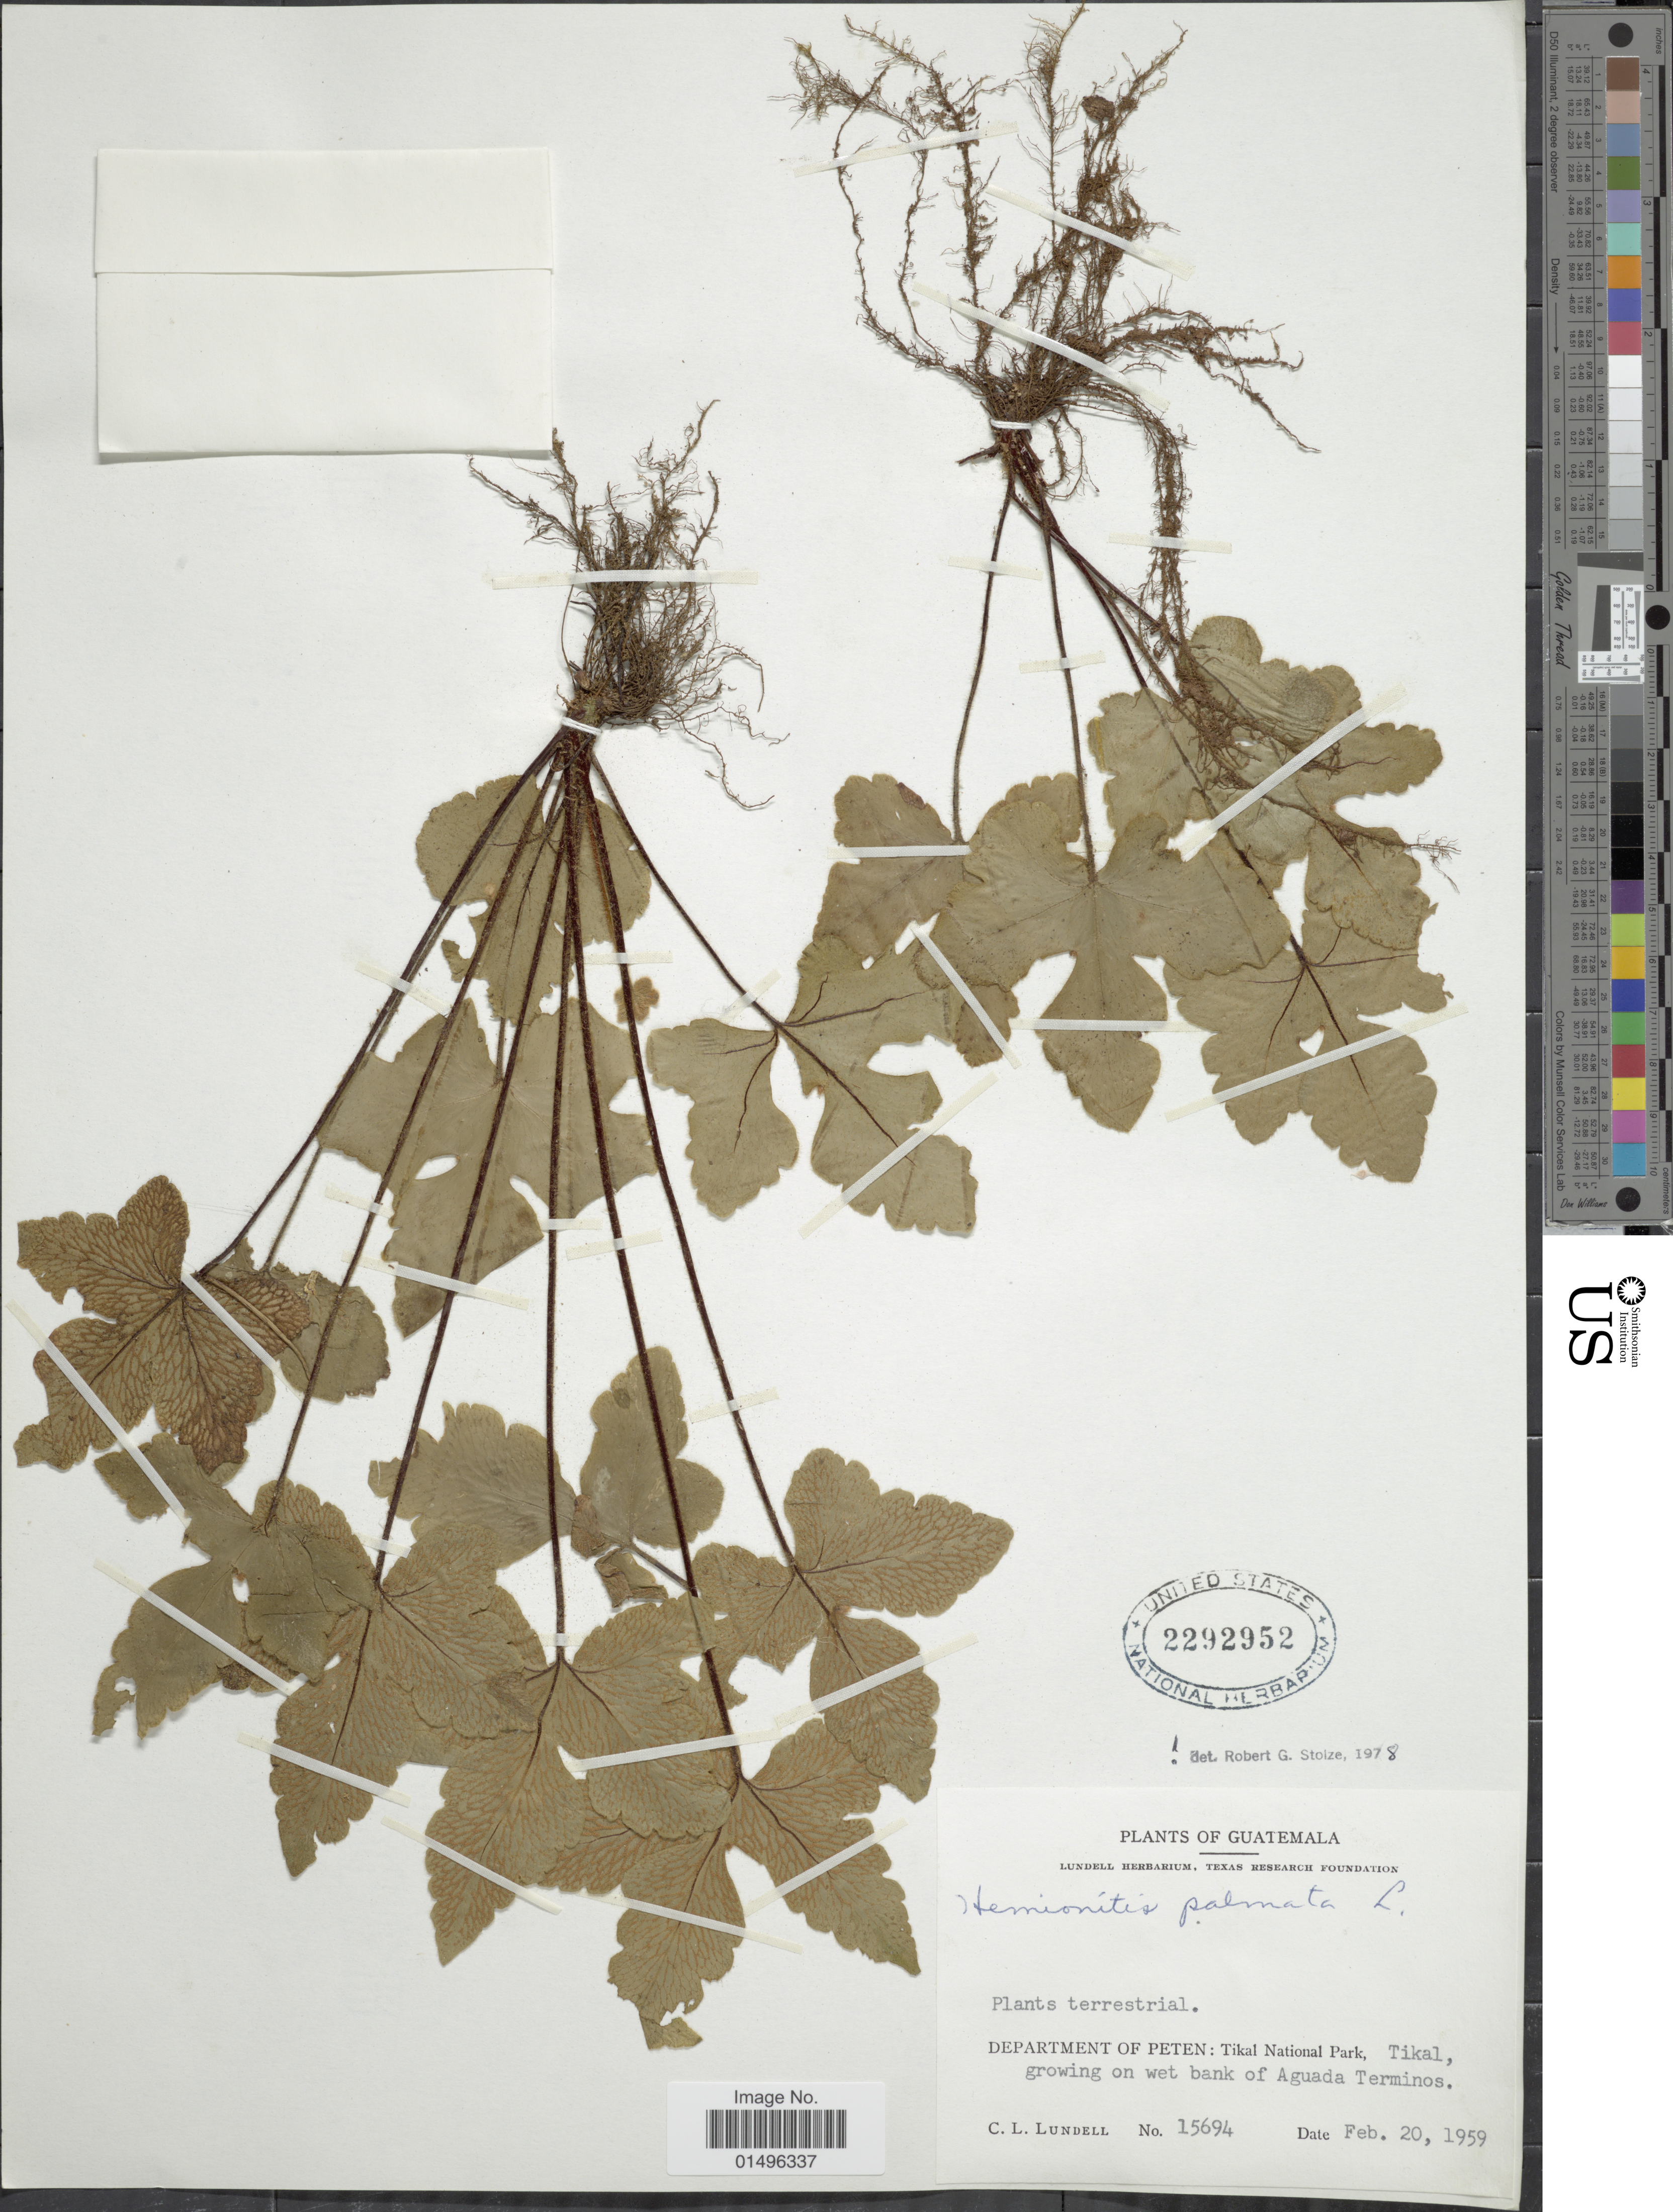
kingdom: Plantae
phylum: Tracheophyta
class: Polypodiopsida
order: Polypodiales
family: Pteridaceae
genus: Hemionitis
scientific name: Hemionitis palmata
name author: L.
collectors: C. L. Lundell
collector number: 15694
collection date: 1959-02-20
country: Guatemala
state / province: El Petén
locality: Guatemala, Department of Peten: Tikal National Park, Tikal, growing on wet bank of Agua Terminos.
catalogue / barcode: US 2292952